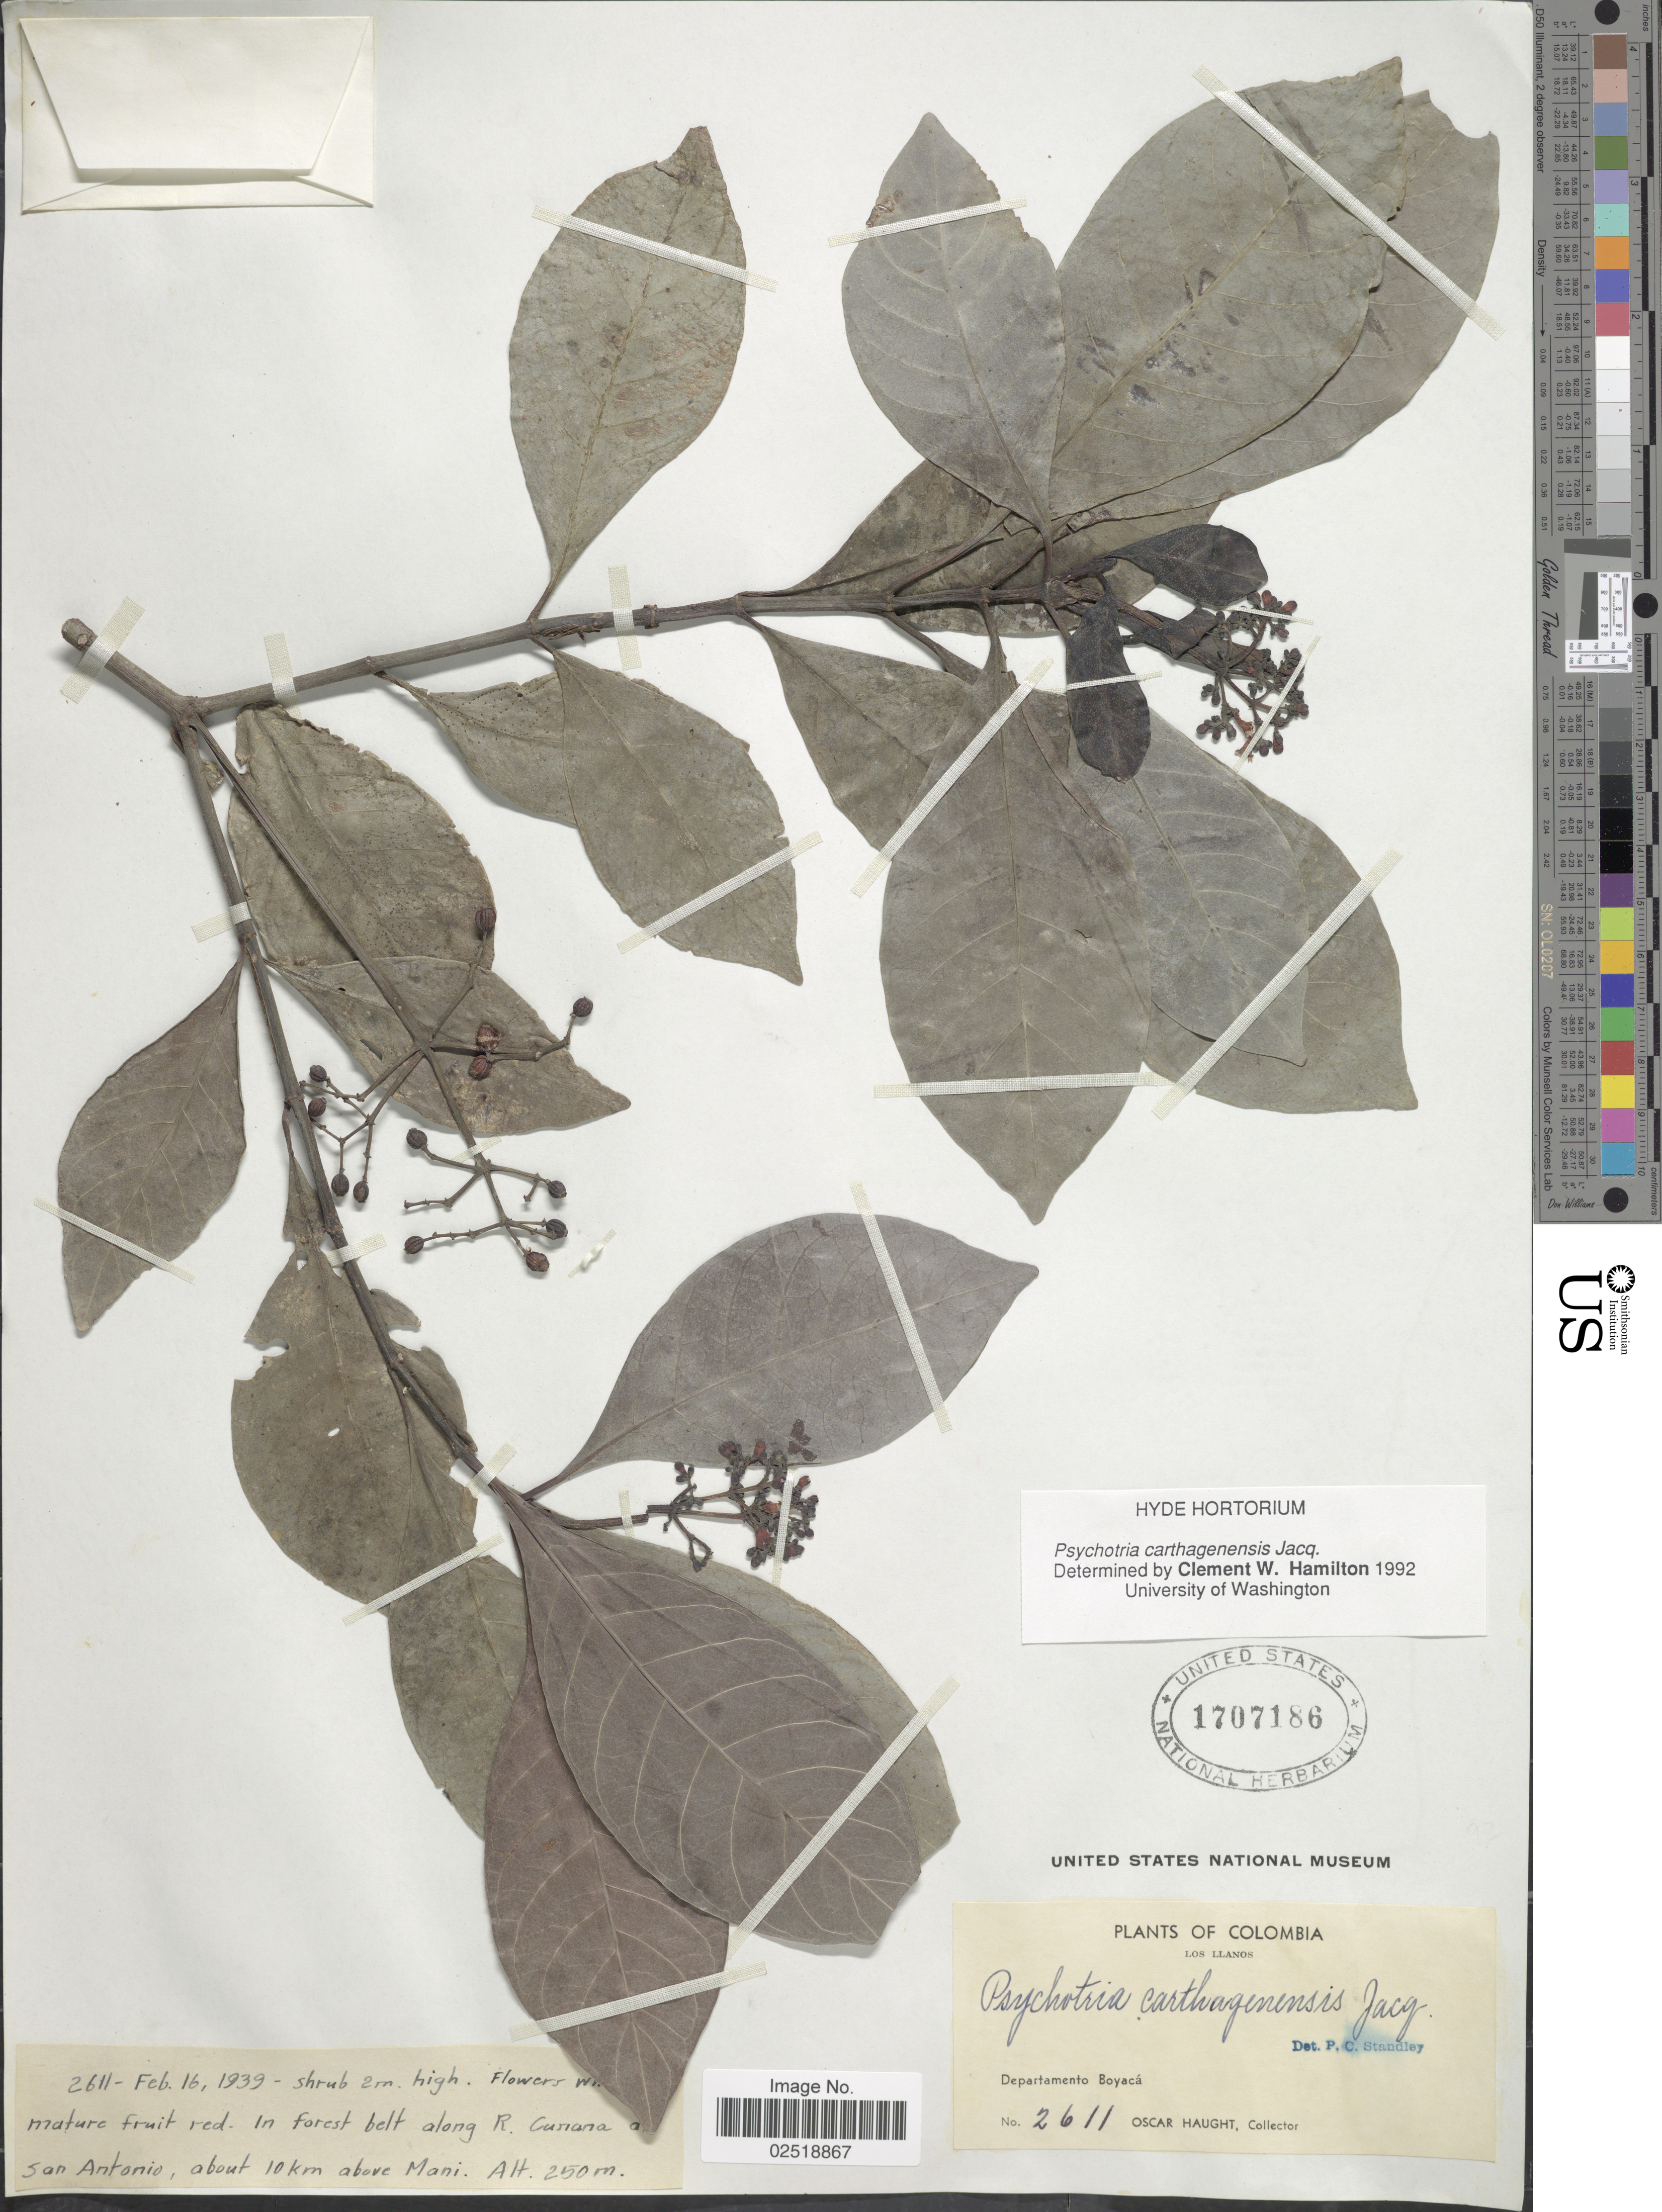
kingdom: Plantae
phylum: Tracheophyta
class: Magnoliopsida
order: Gentianales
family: Rubiaceae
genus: Psychotria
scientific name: Psychotria carthagenensis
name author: Jacq.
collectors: O. Haught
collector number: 2611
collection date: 1939-02-16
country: Colombia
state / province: Boyacá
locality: Los Llanos, Department Boyacá, In forest belt along R. Cumana a San Antonio, about 10 km above Mani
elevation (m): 250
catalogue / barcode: US 1707186